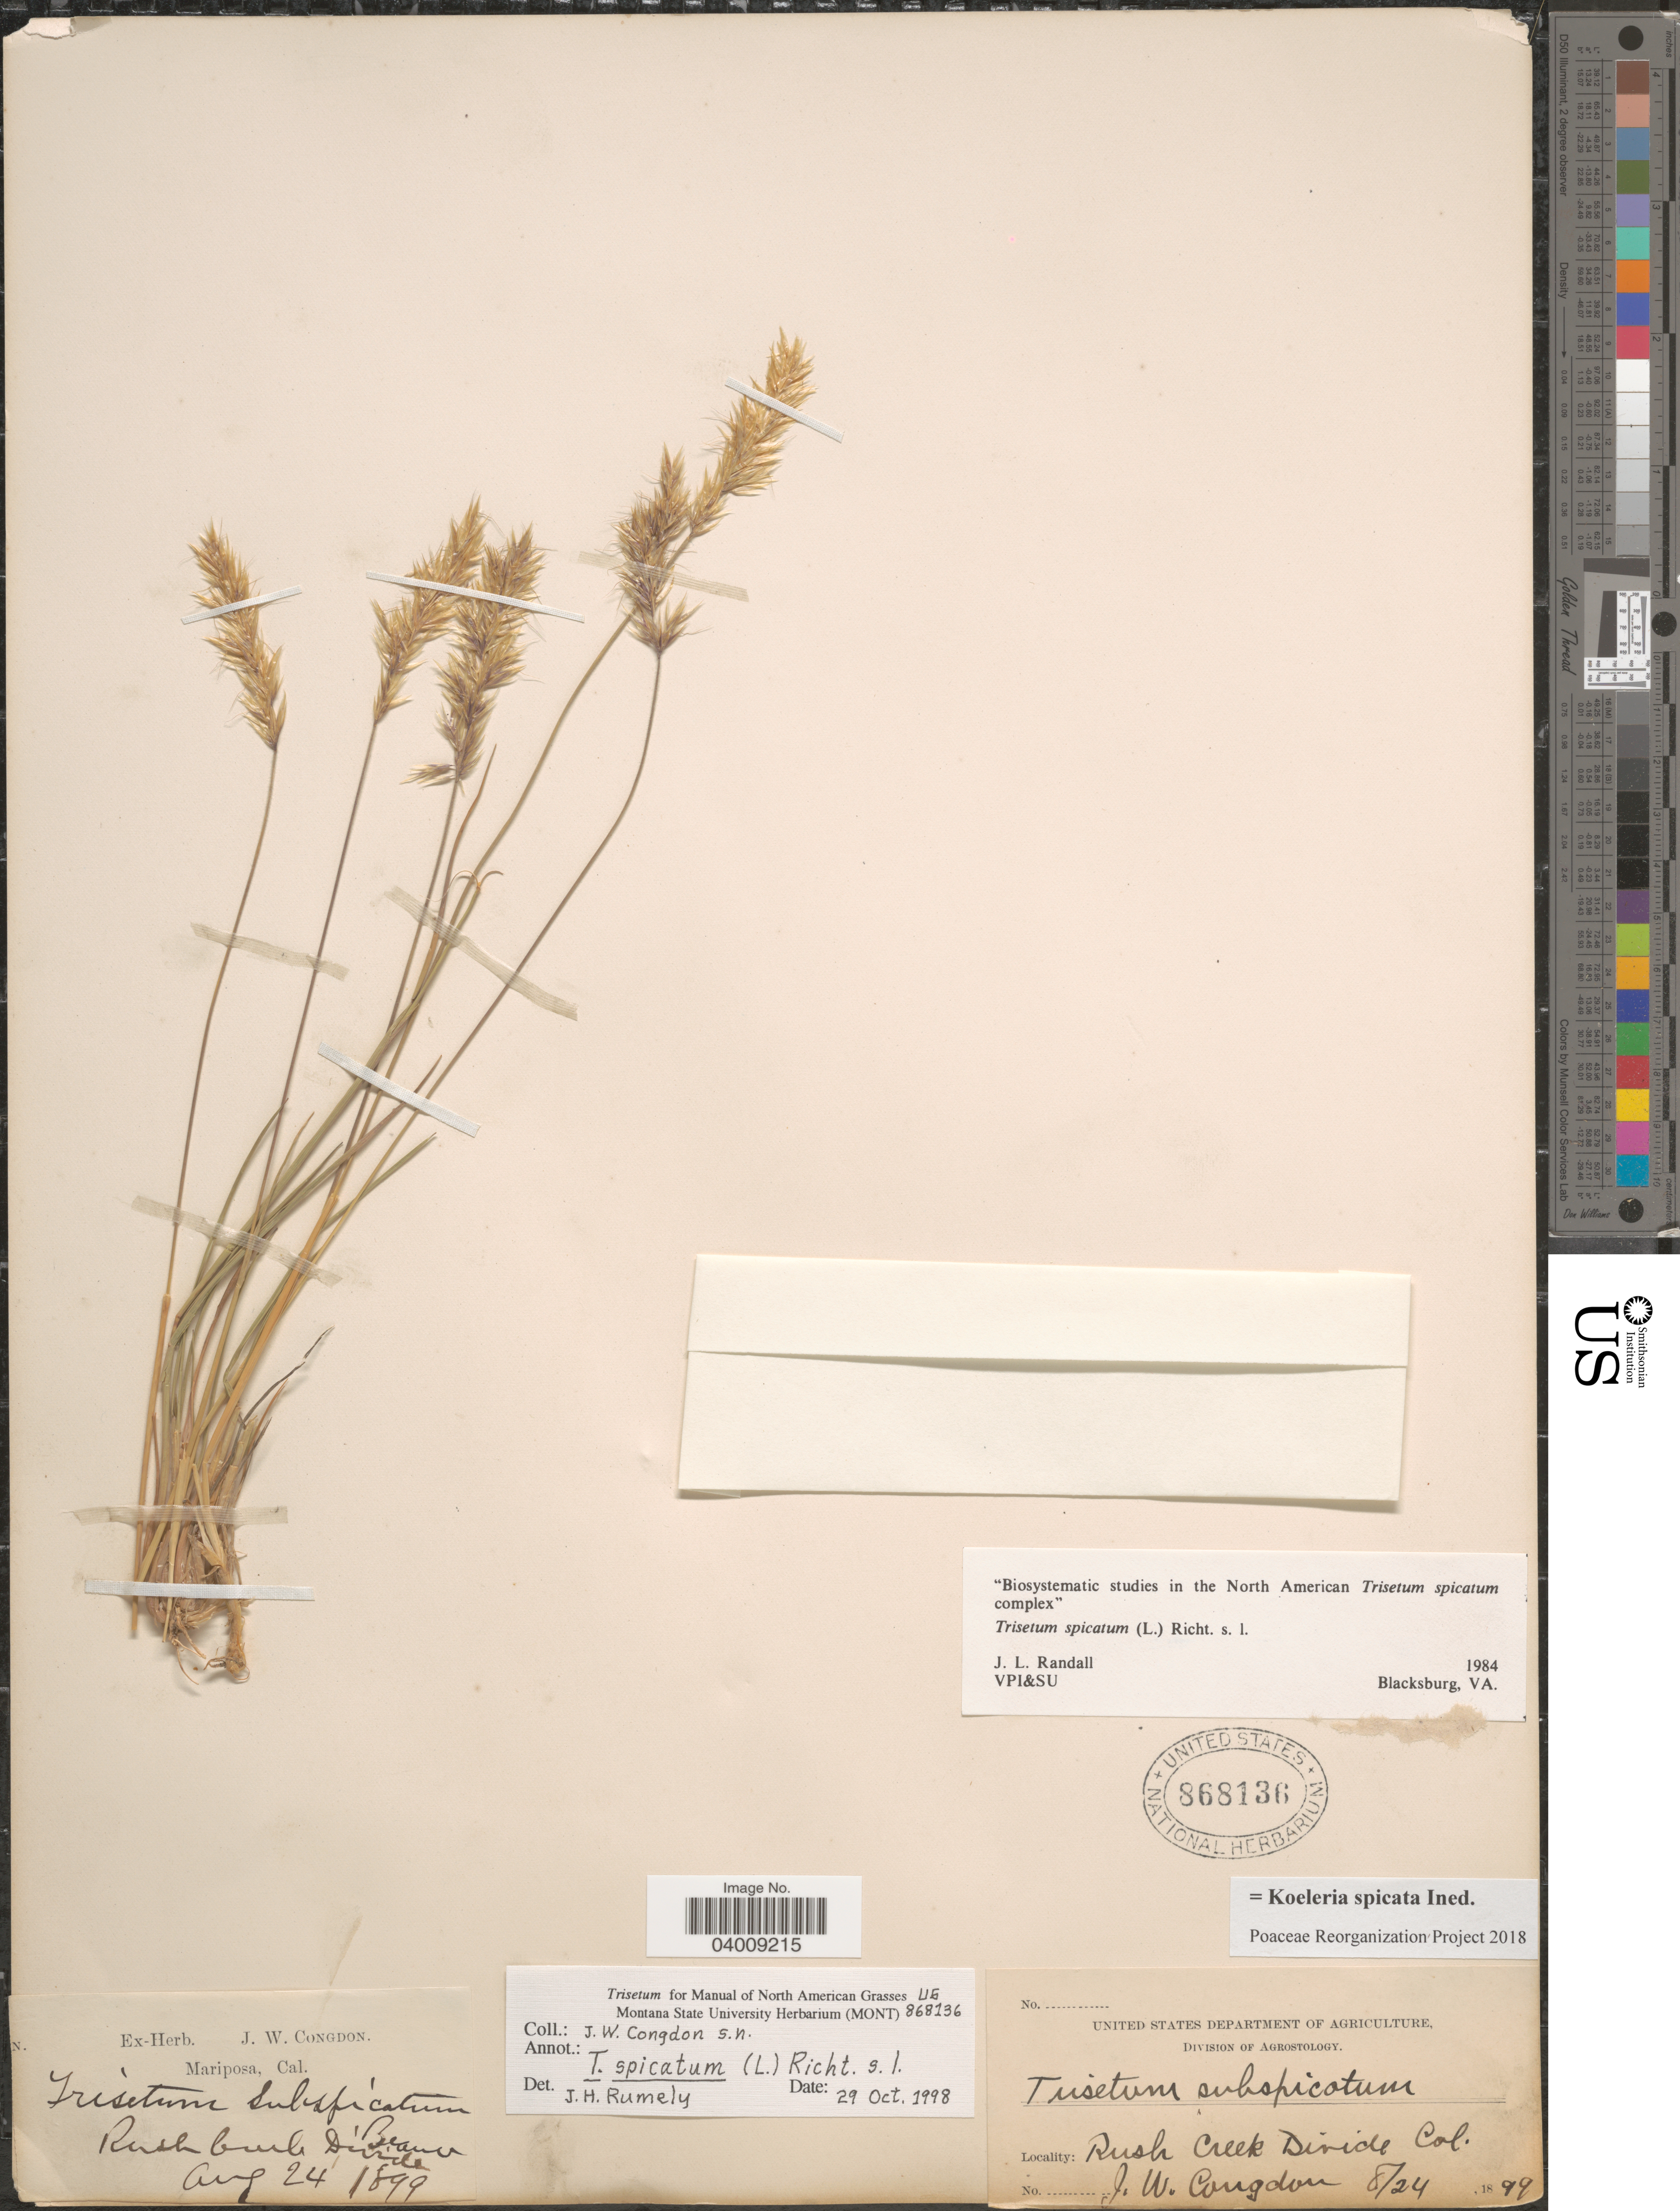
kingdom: Plantae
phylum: Tracheophyta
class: Liliopsida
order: Poales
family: Poaceae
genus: Koeleria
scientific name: Koeleria spicata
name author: (L.) Barberá et al.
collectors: J. W. Congdon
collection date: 1899-08-24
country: United States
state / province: Colorado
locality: Rush Creek Divide.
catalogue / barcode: US 868136